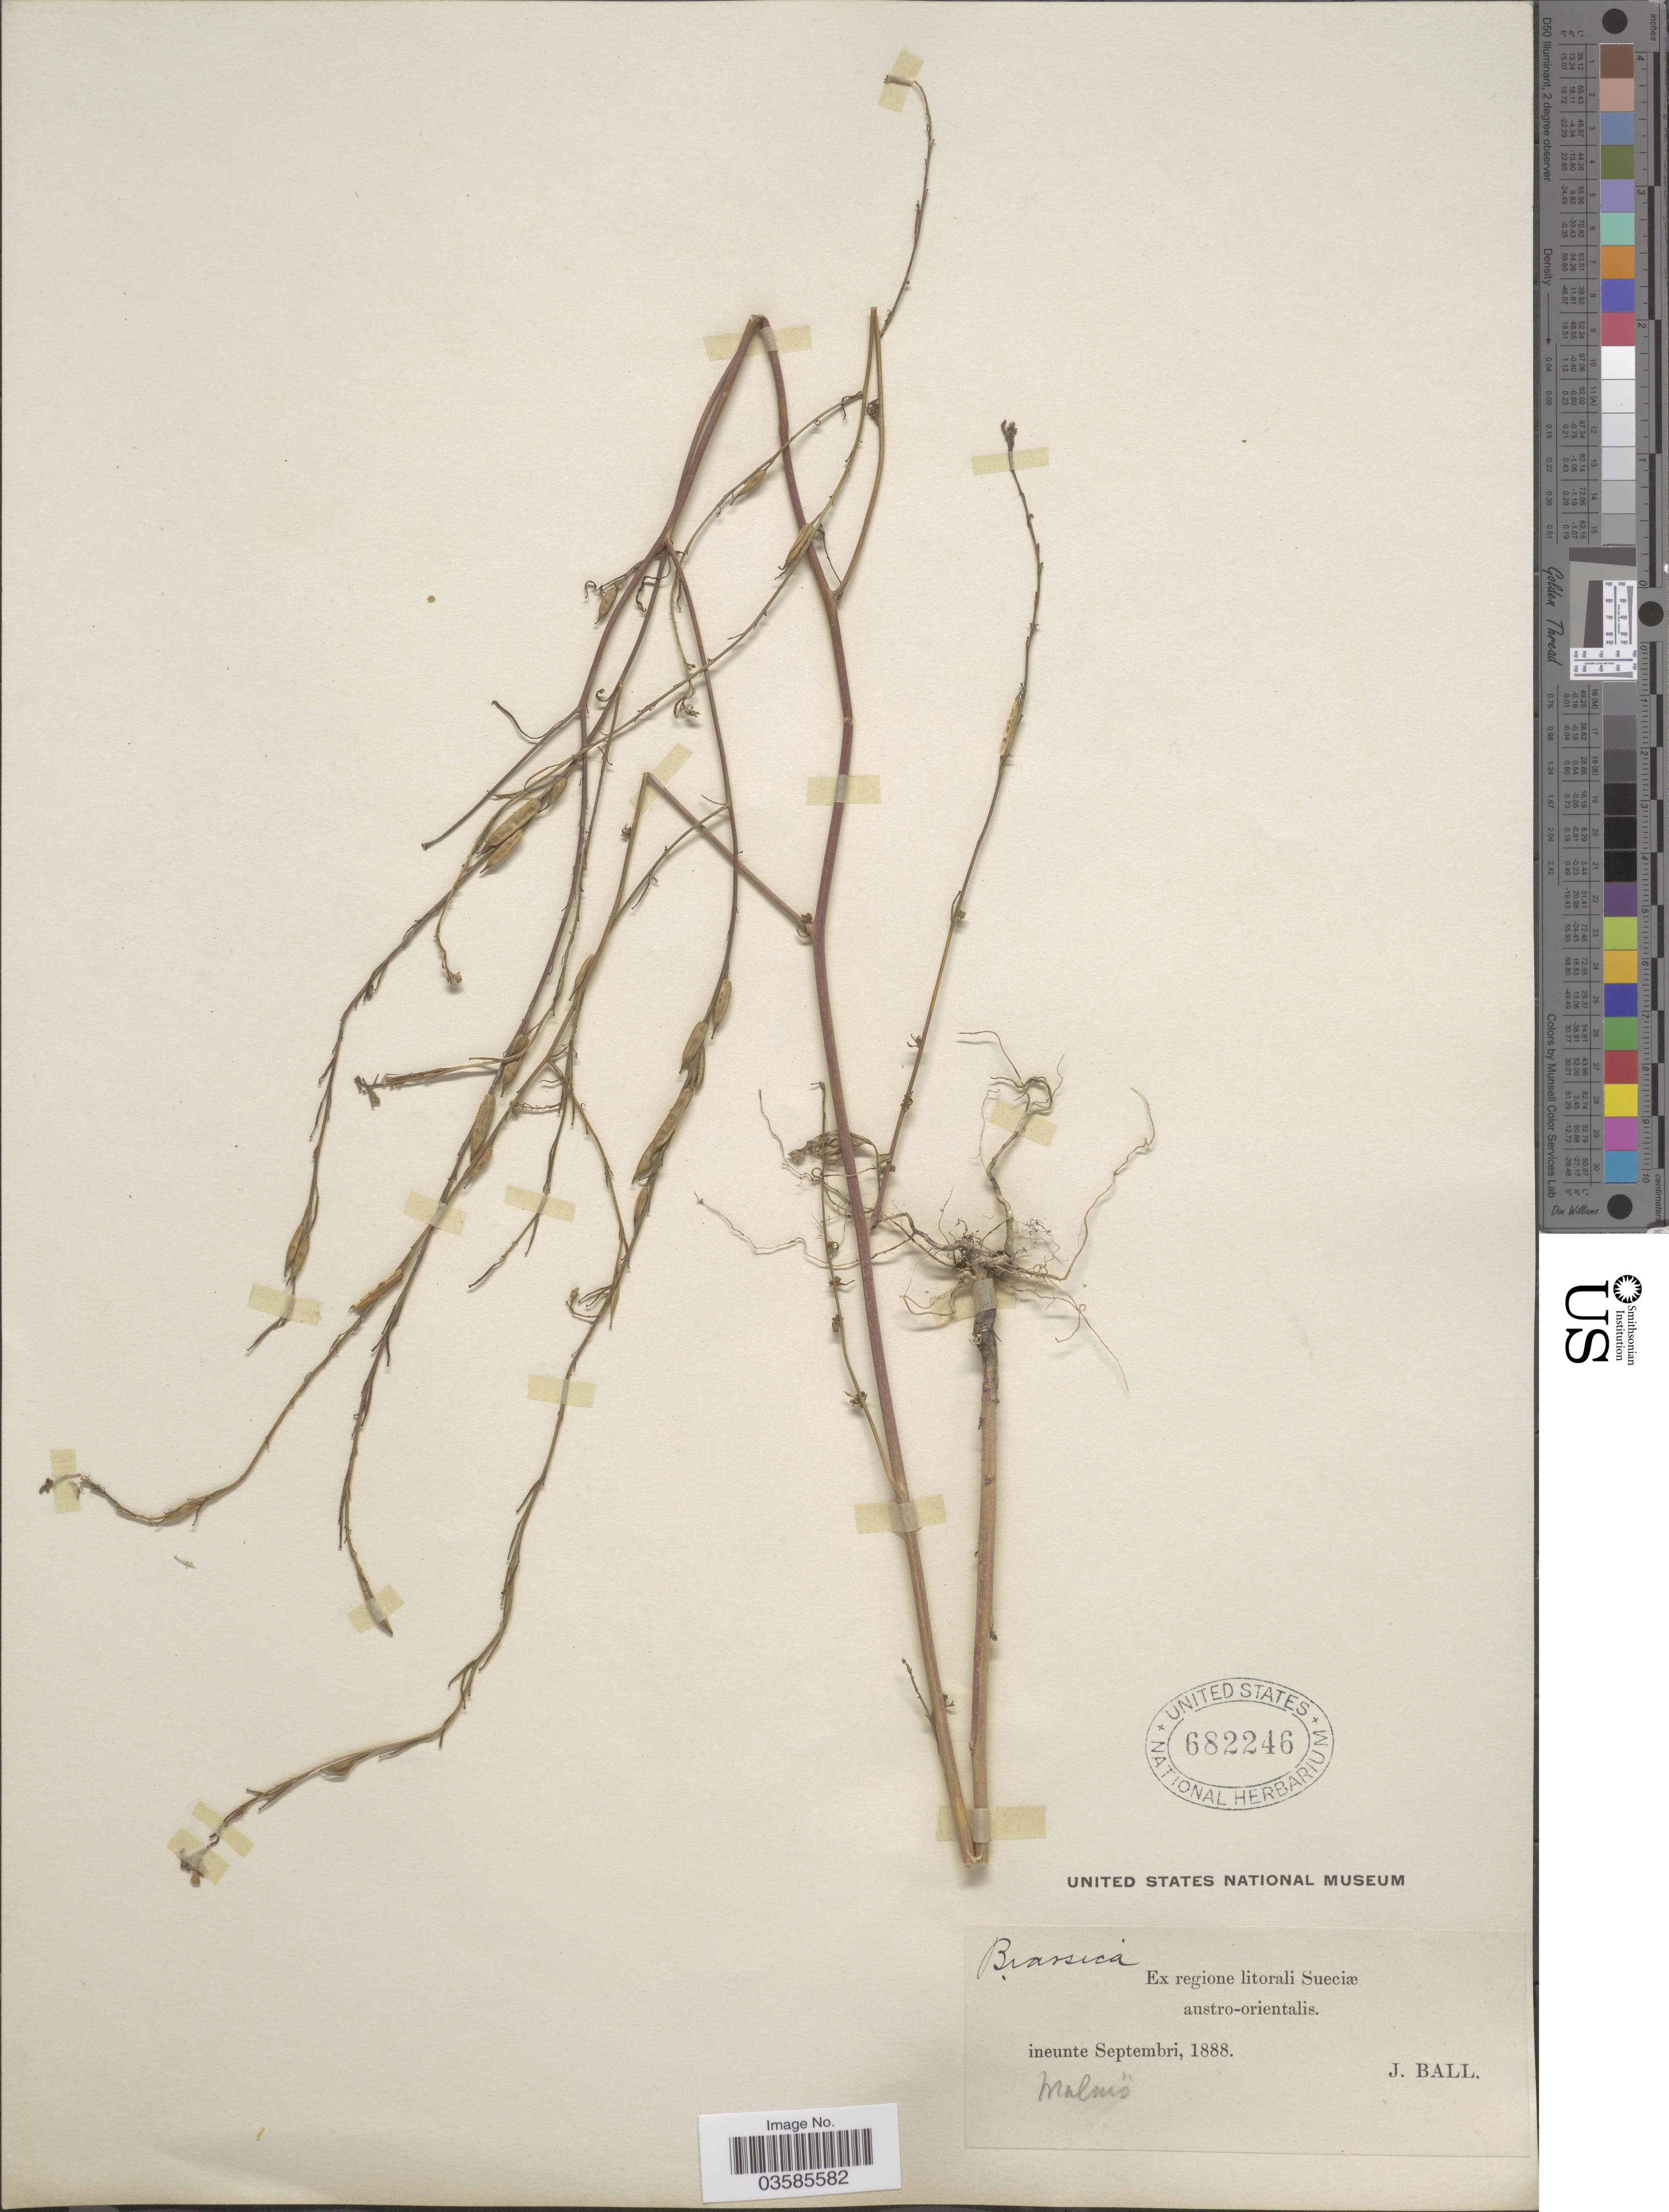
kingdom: Plantae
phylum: Tracheophyta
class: Magnoliopsida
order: Brassicales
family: Brassicaceae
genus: Brassica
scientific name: Brassica sp.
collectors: J. Ball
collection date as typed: ineunte Septembri, 1888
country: Sweden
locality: Ex regione litorali Sueciæ austro-orientalis.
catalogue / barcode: US 682246